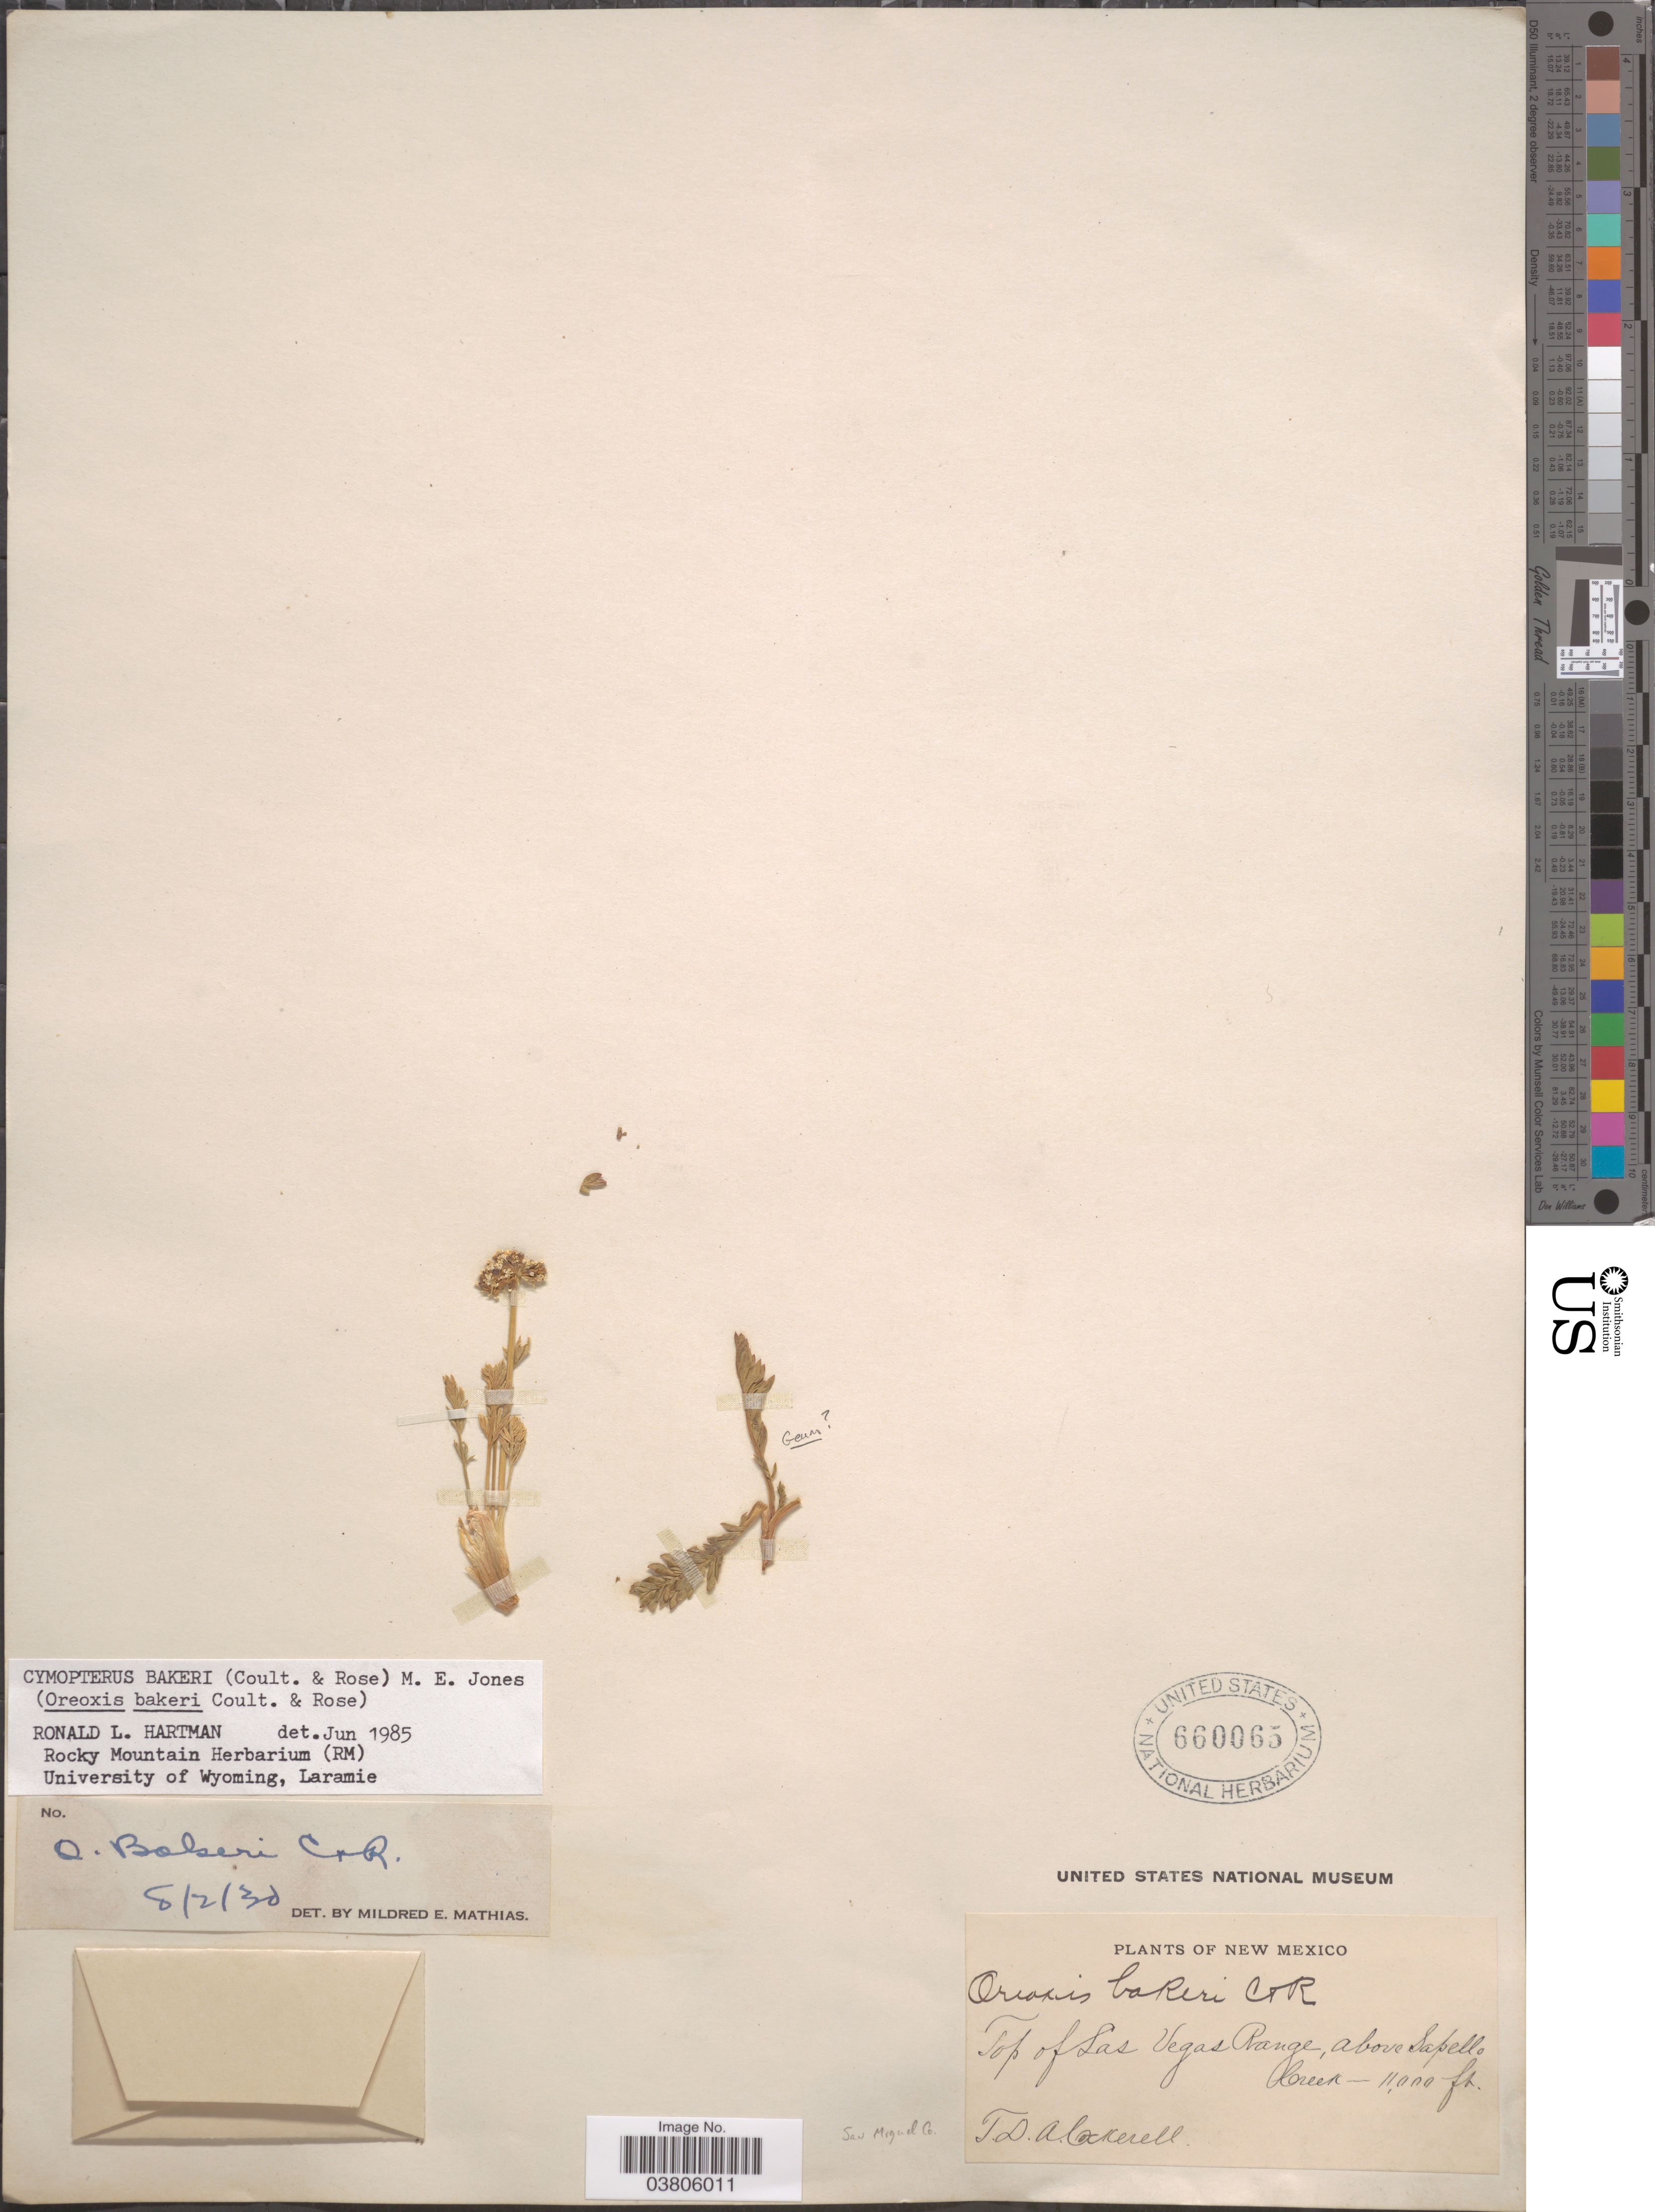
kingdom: Plantae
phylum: Tracheophyta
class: Magnoliopsida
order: Apiales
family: Apiaceae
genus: Cymopterus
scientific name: Cymopterus bakeri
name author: M.E. Jones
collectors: T. Cockerell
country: United States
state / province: New Mexico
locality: Top of Las Vegas Range, above Sapello Creek. San Miguel Co.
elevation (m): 3353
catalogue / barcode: US 660065